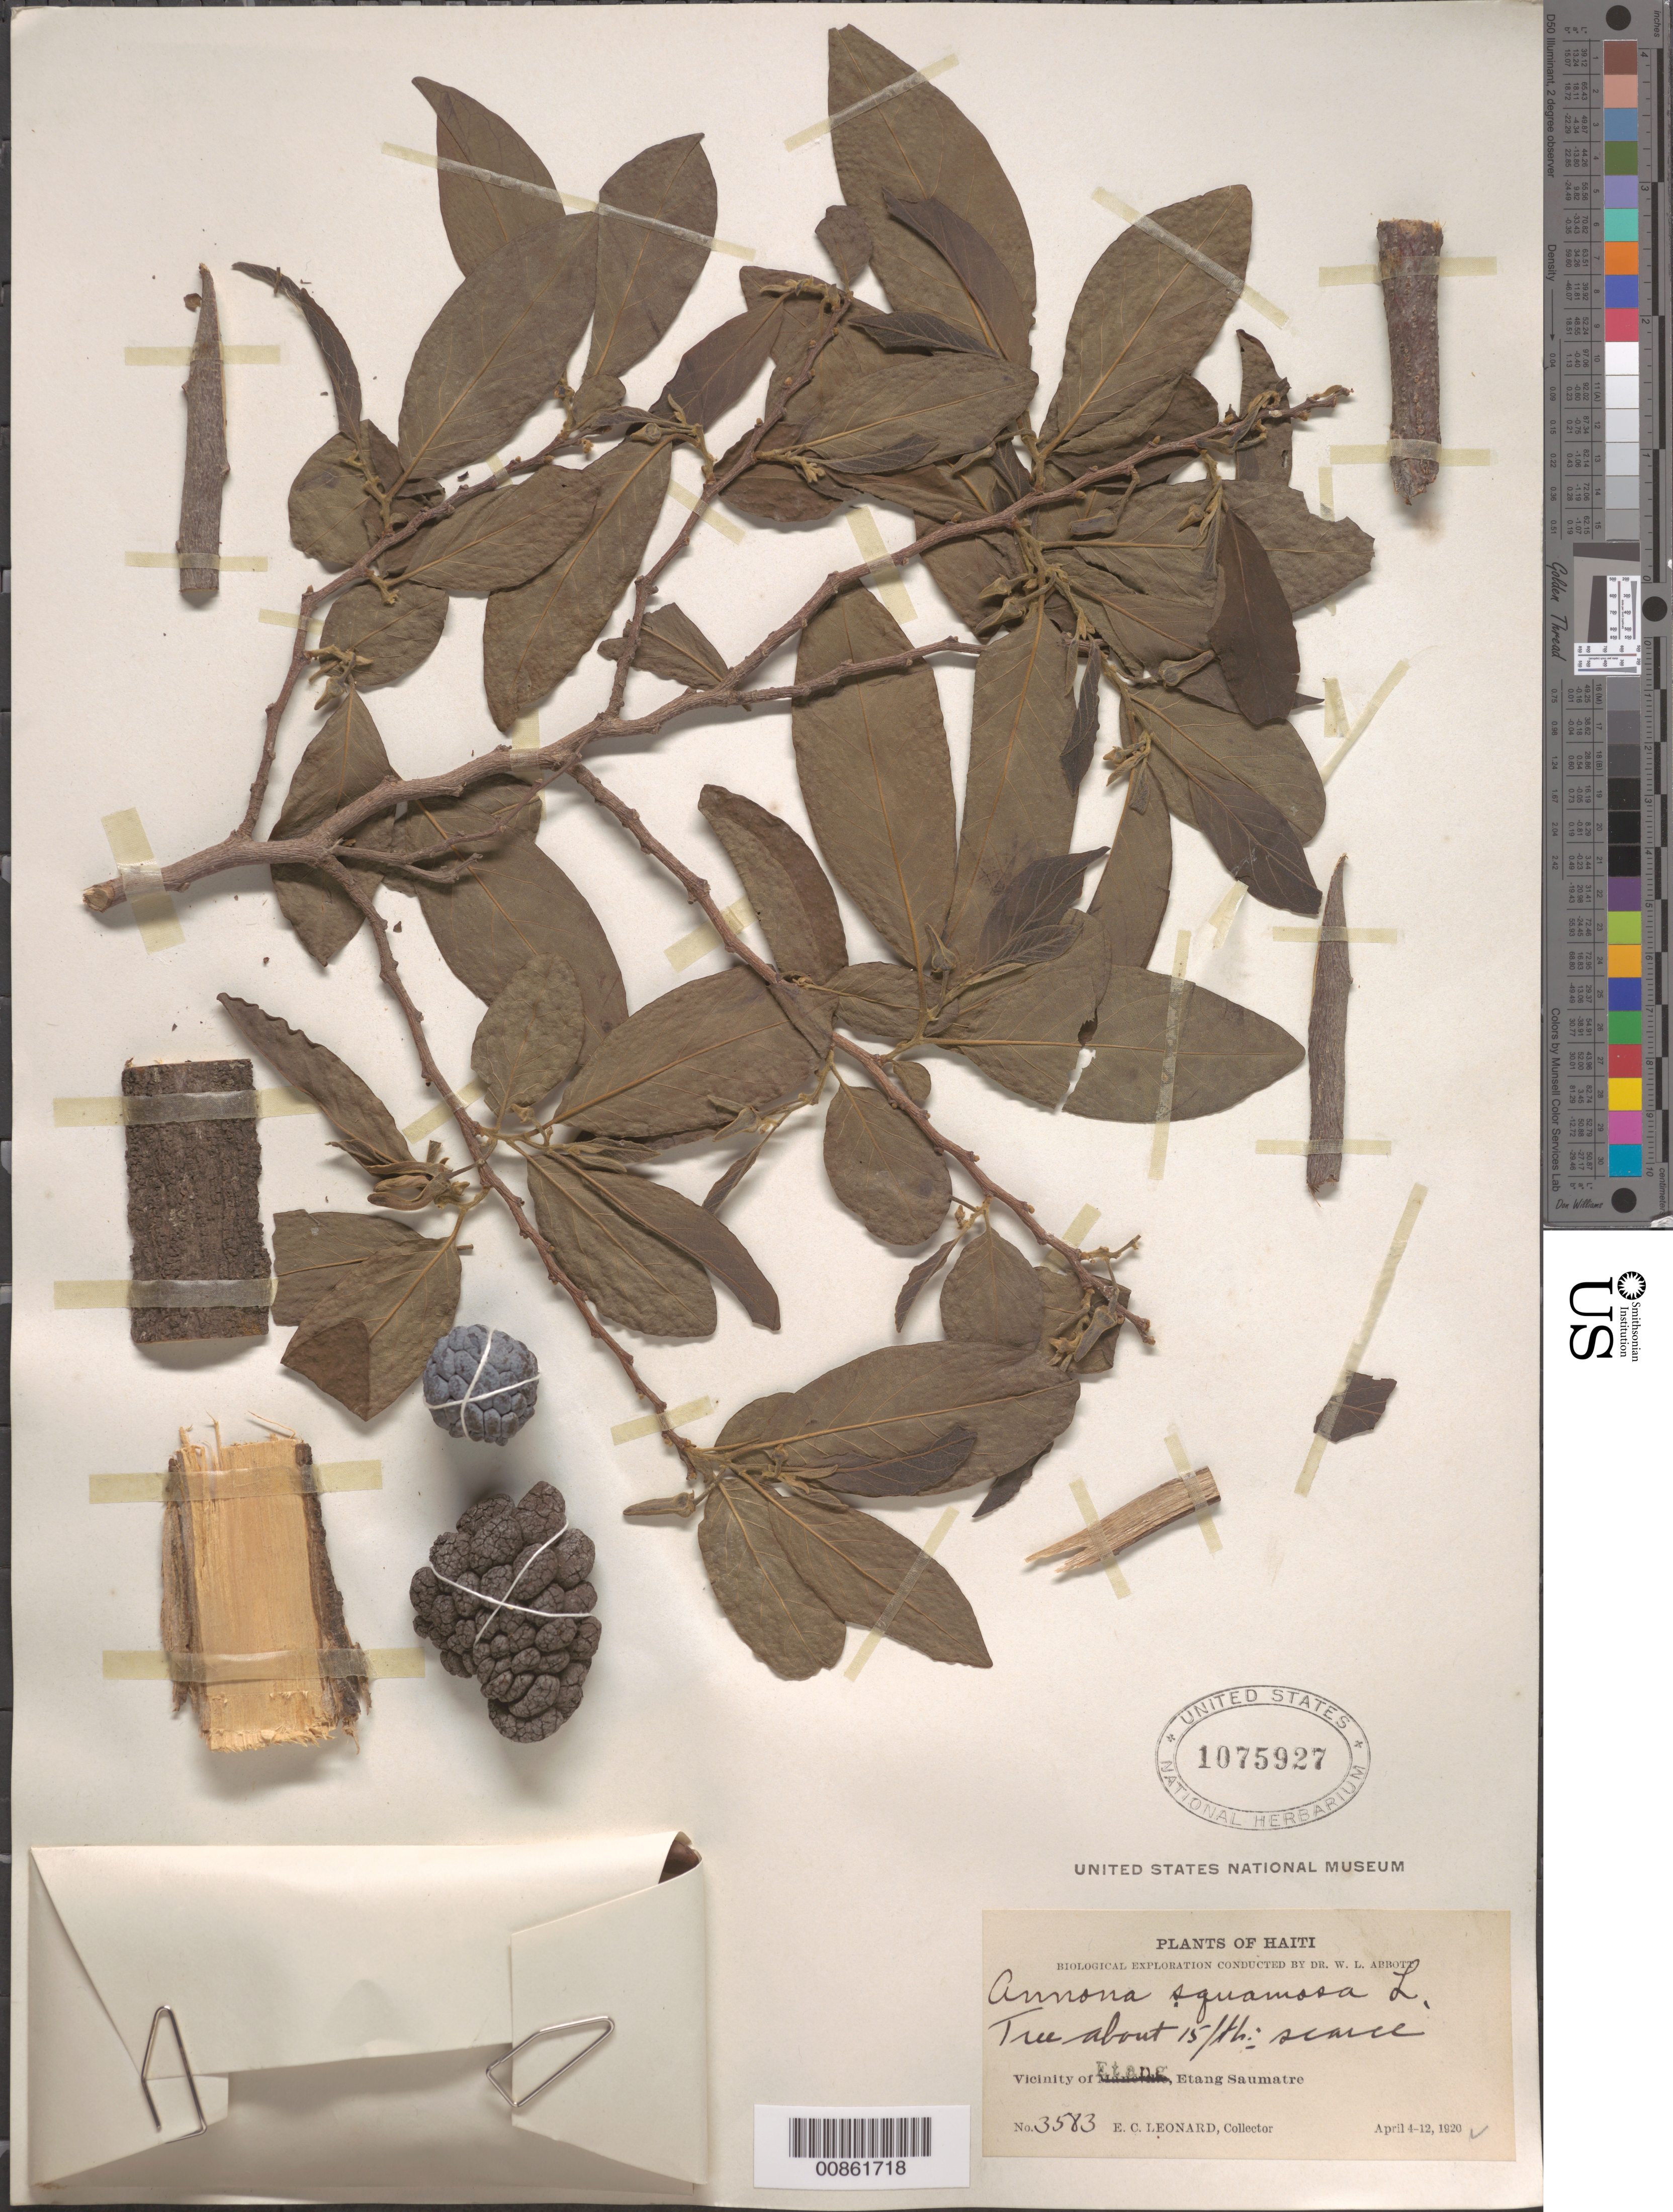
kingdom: Plantae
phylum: Tracheophyta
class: Magnoliopsida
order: Magnoliales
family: Annonaceae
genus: Annona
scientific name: Annona squamosa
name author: L.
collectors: E. C. Leonard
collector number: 3583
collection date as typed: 04 Apr 1920 to 12 Apr 1920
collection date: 1920-04-04/1920-04-12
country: Haiti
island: Hispaniola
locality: Vicinity of Etang, Etang Saumatre.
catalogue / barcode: US 1075927